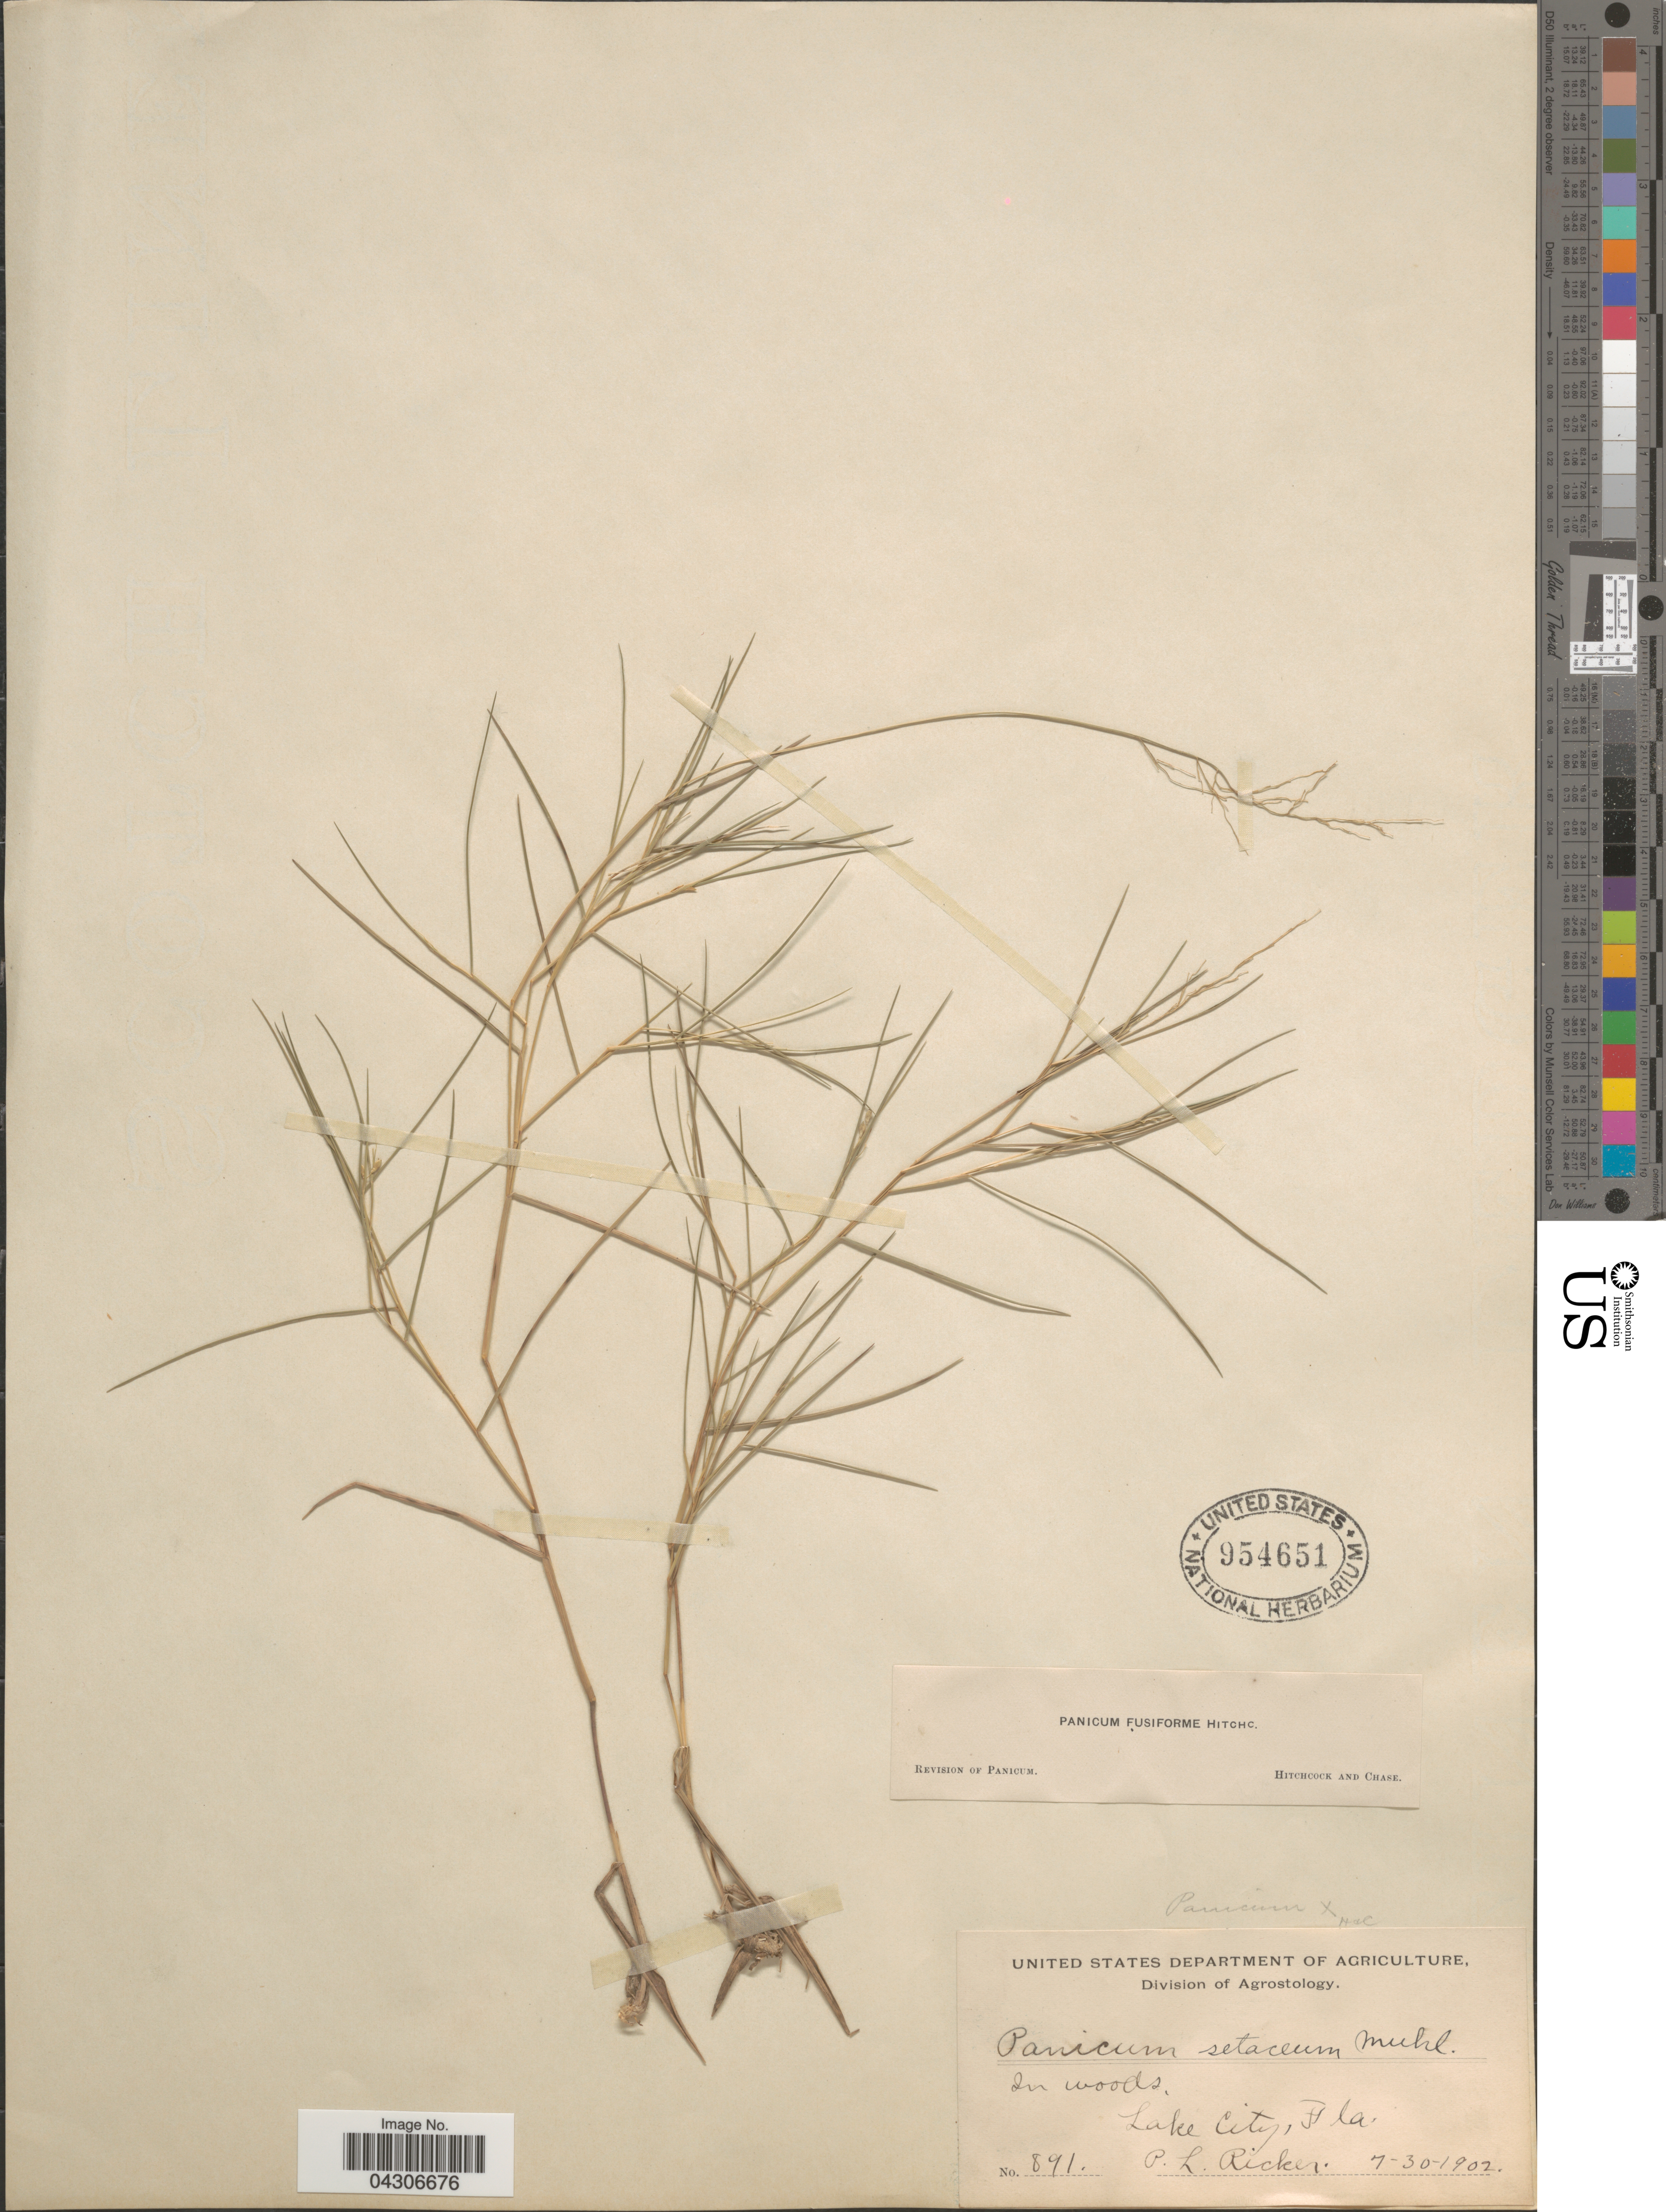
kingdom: Plantae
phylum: Tracheophyta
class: Liliopsida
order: Poales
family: Poaceae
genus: Dichanthelium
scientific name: Dichanthelium aciculare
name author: (Desv. ex Poir.) Gould & C.A. Clark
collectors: P. Ricker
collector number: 891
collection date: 1902-07-30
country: United States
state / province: Florida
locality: Lake City.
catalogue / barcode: US 954651